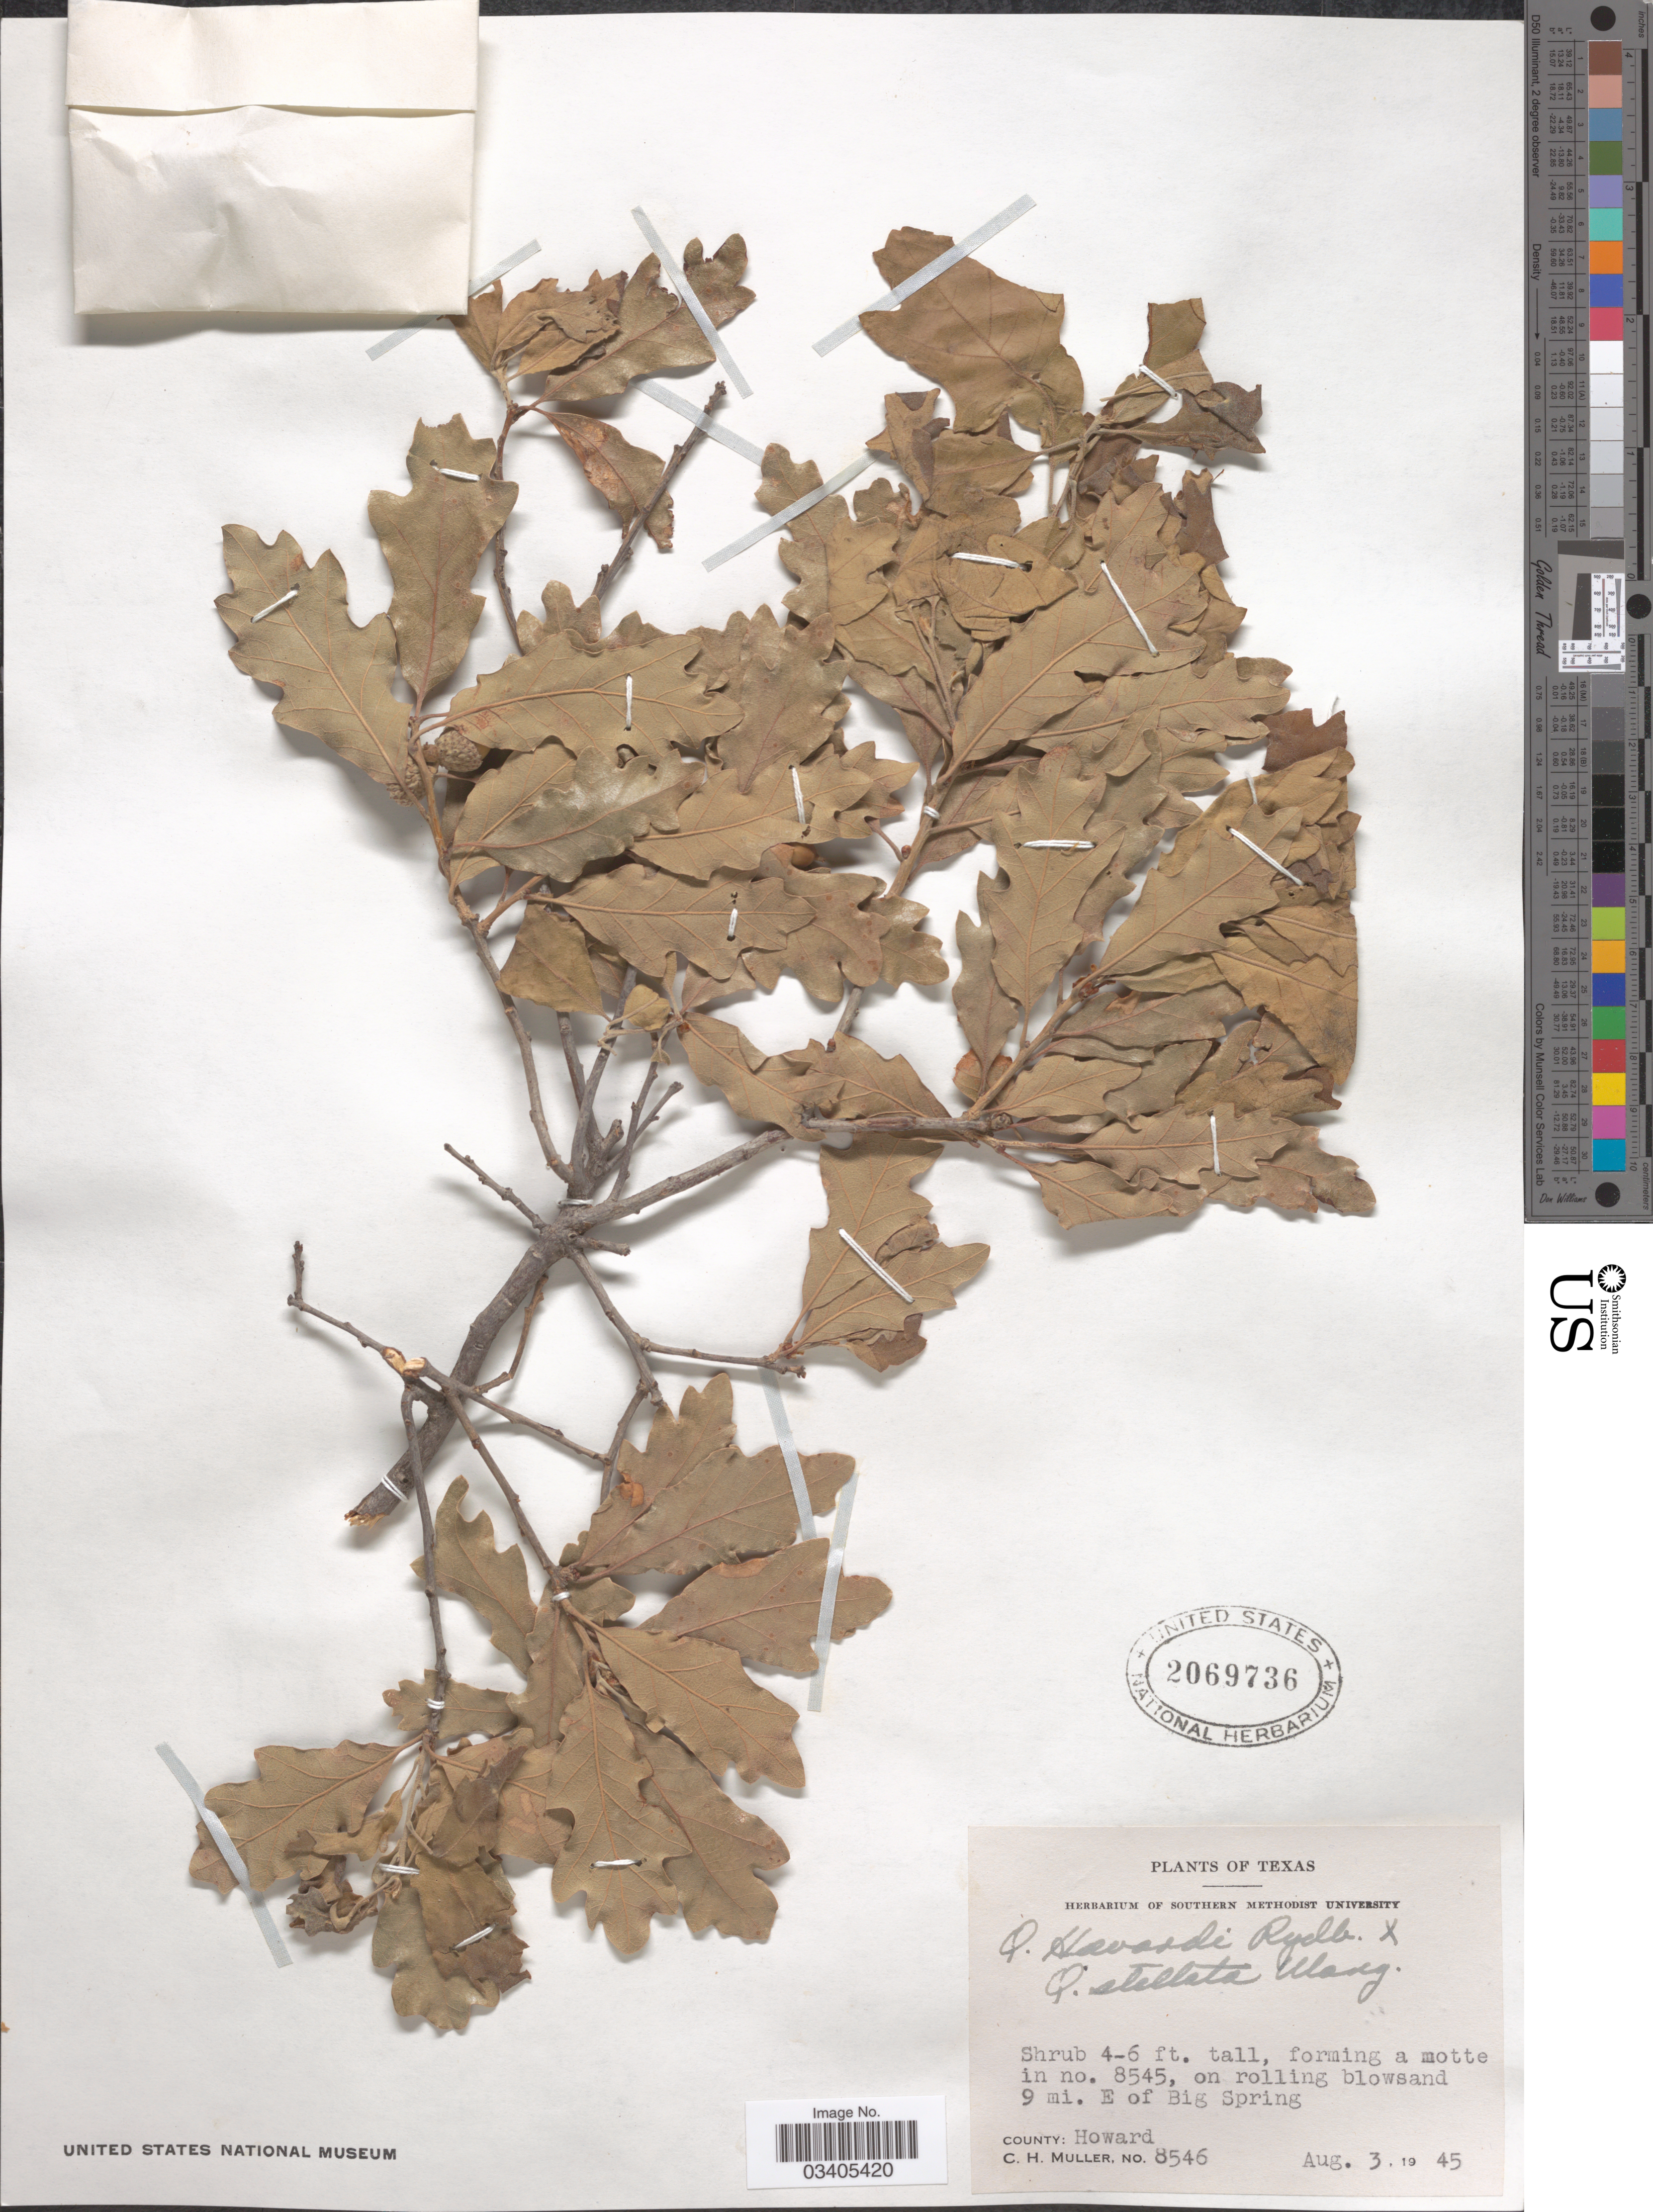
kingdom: Plantae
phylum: Tracheophyta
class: Magnoliopsida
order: Fagales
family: Fagaceae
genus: Quercus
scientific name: Quercus havardii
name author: Rydb.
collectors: C. H. Mueller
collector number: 8546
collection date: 1945-08-03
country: United States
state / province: Texas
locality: On rolling blowsand 9 mi. E of Big Spring. County: Howard.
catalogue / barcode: US 2069736